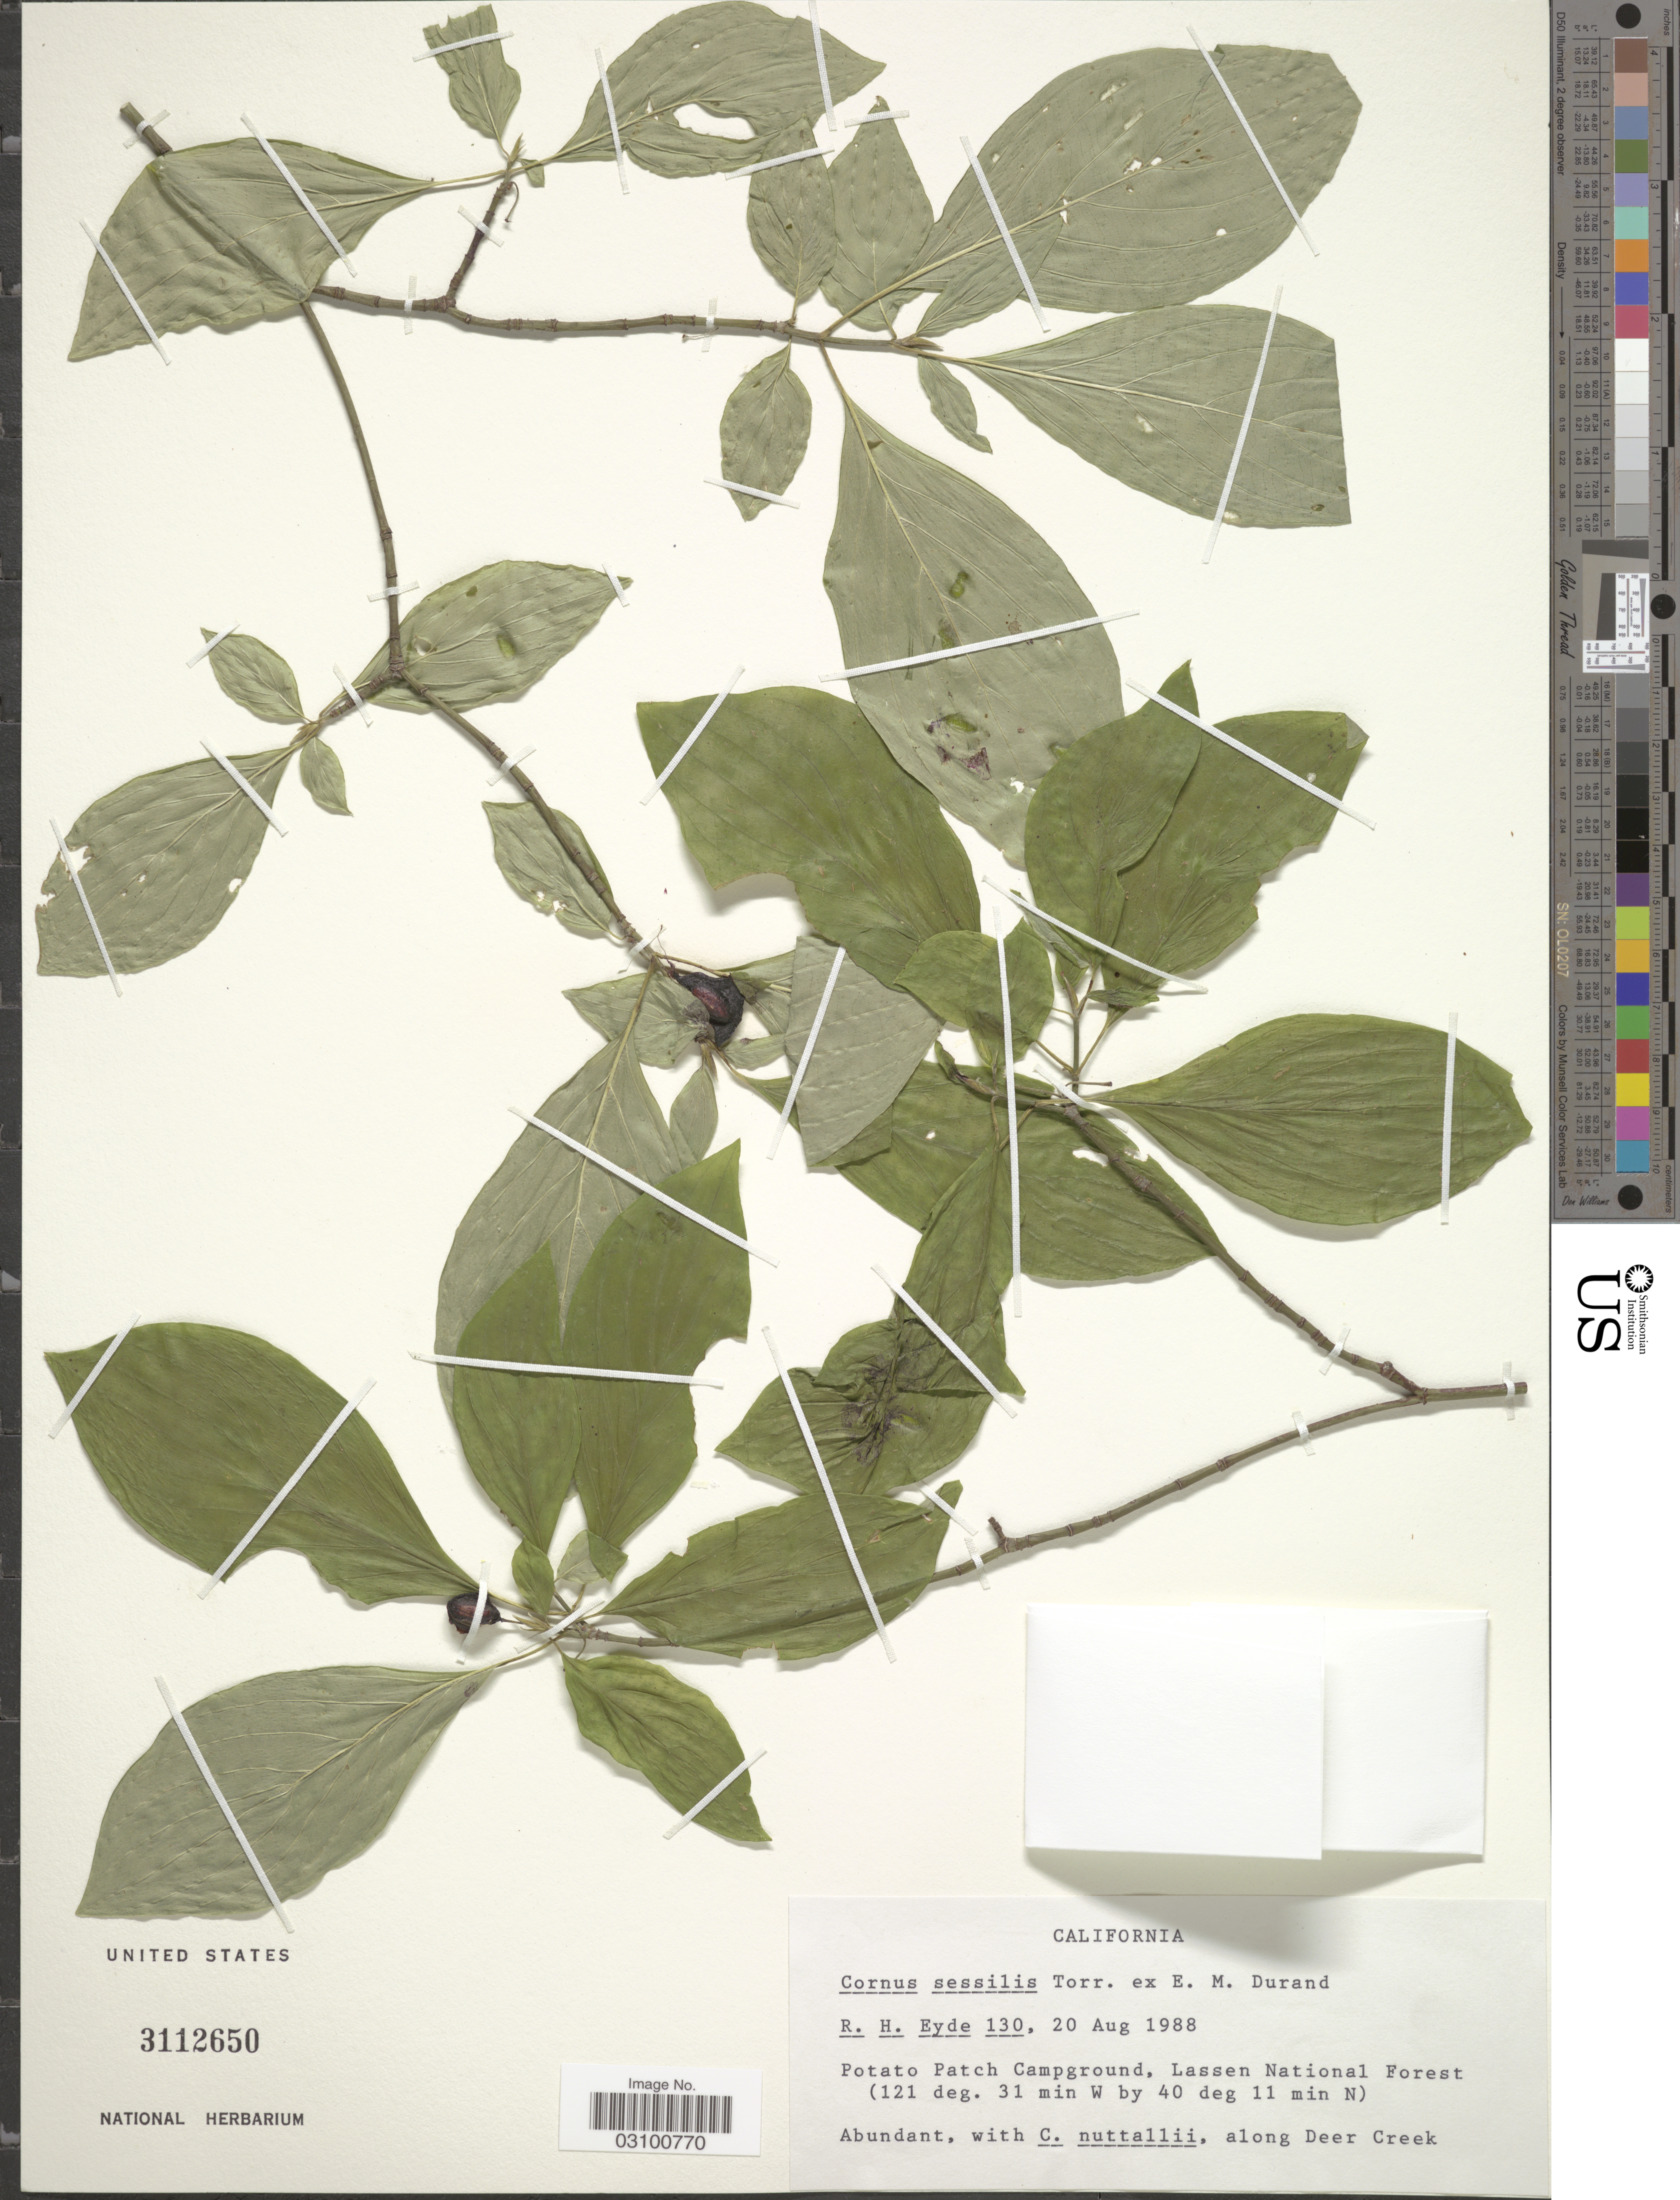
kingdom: Plantae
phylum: Tracheophyta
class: Magnoliopsida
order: Cornales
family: Cornaceae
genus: Cornus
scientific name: Cornus sessilis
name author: Torr. ex Durand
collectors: R. H. Eyde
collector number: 130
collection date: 1988-08-20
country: United States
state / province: California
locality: Potato Patch Campground, Lassen National Forest, along Deer Creek.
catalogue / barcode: US 3112650